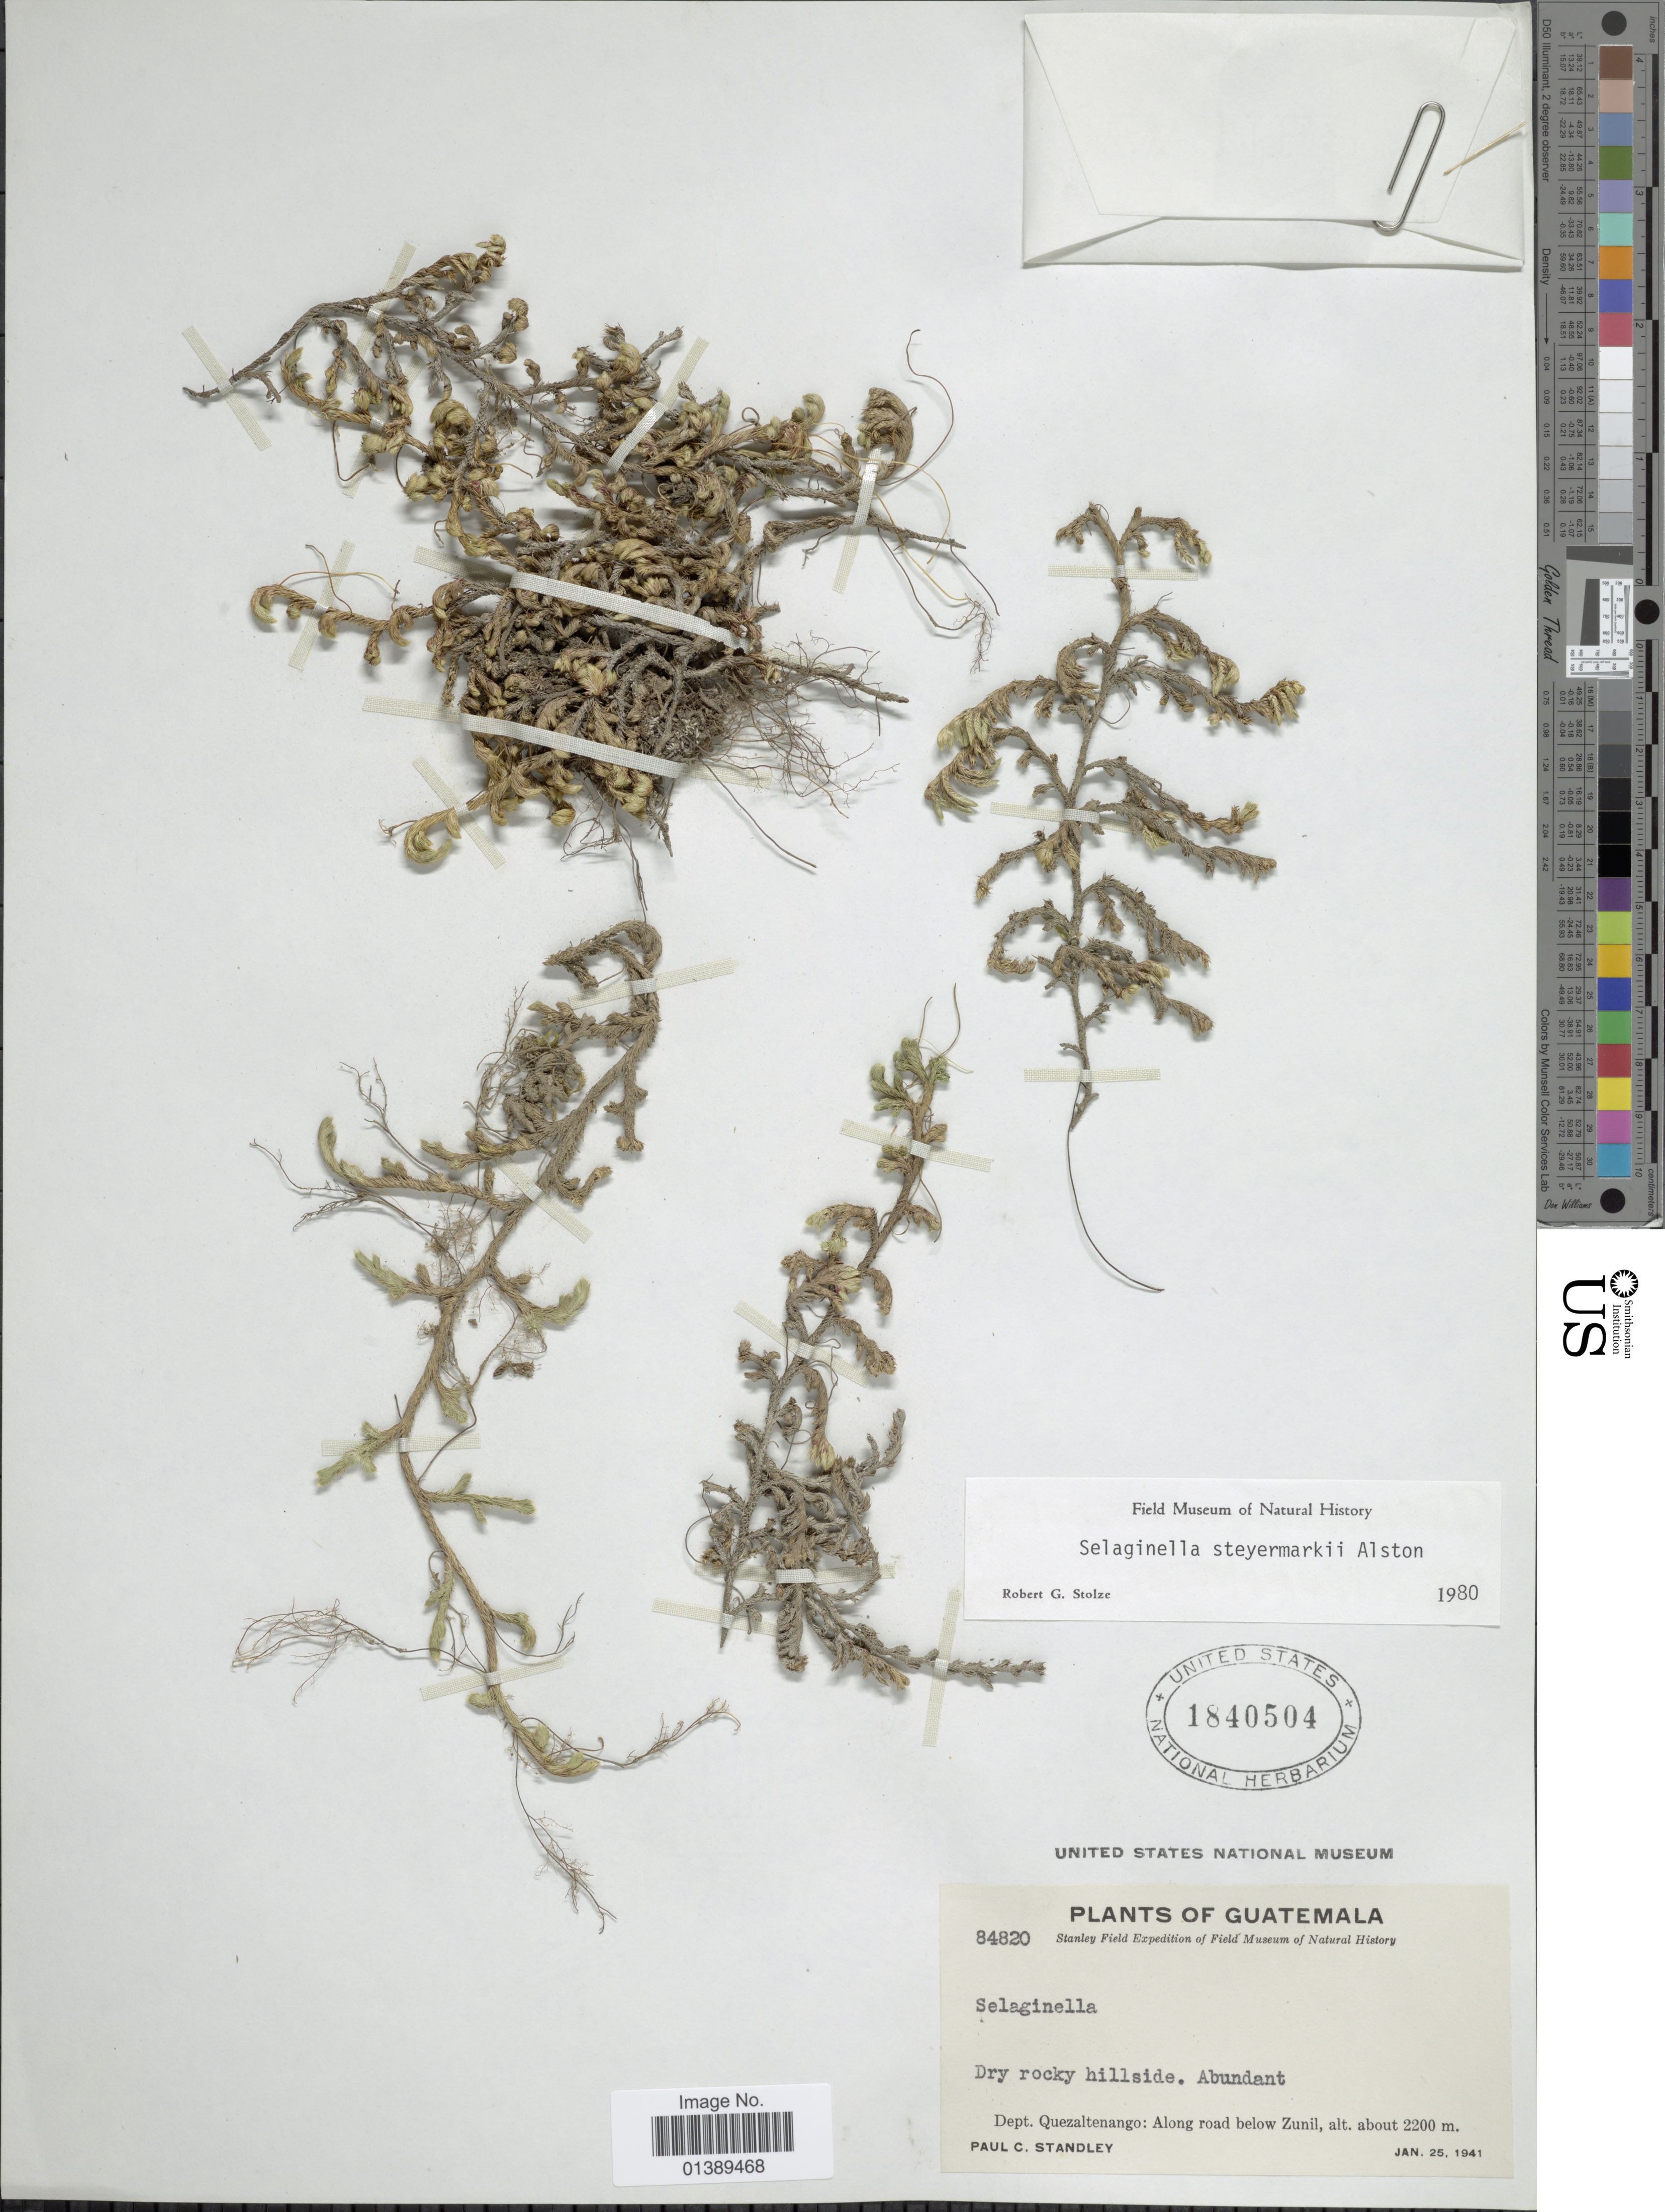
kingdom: Plantae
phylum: Tracheophyta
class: Lycopodiopsida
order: Selaginellales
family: Selaginellaceae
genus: Selaginella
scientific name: Selaginella steyermarkii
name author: Alston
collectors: P. C. Standley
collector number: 84820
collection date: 1941-01-25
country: Guatemala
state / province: Quetzaltenango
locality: Along road below Zunil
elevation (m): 2200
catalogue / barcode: US 1840504